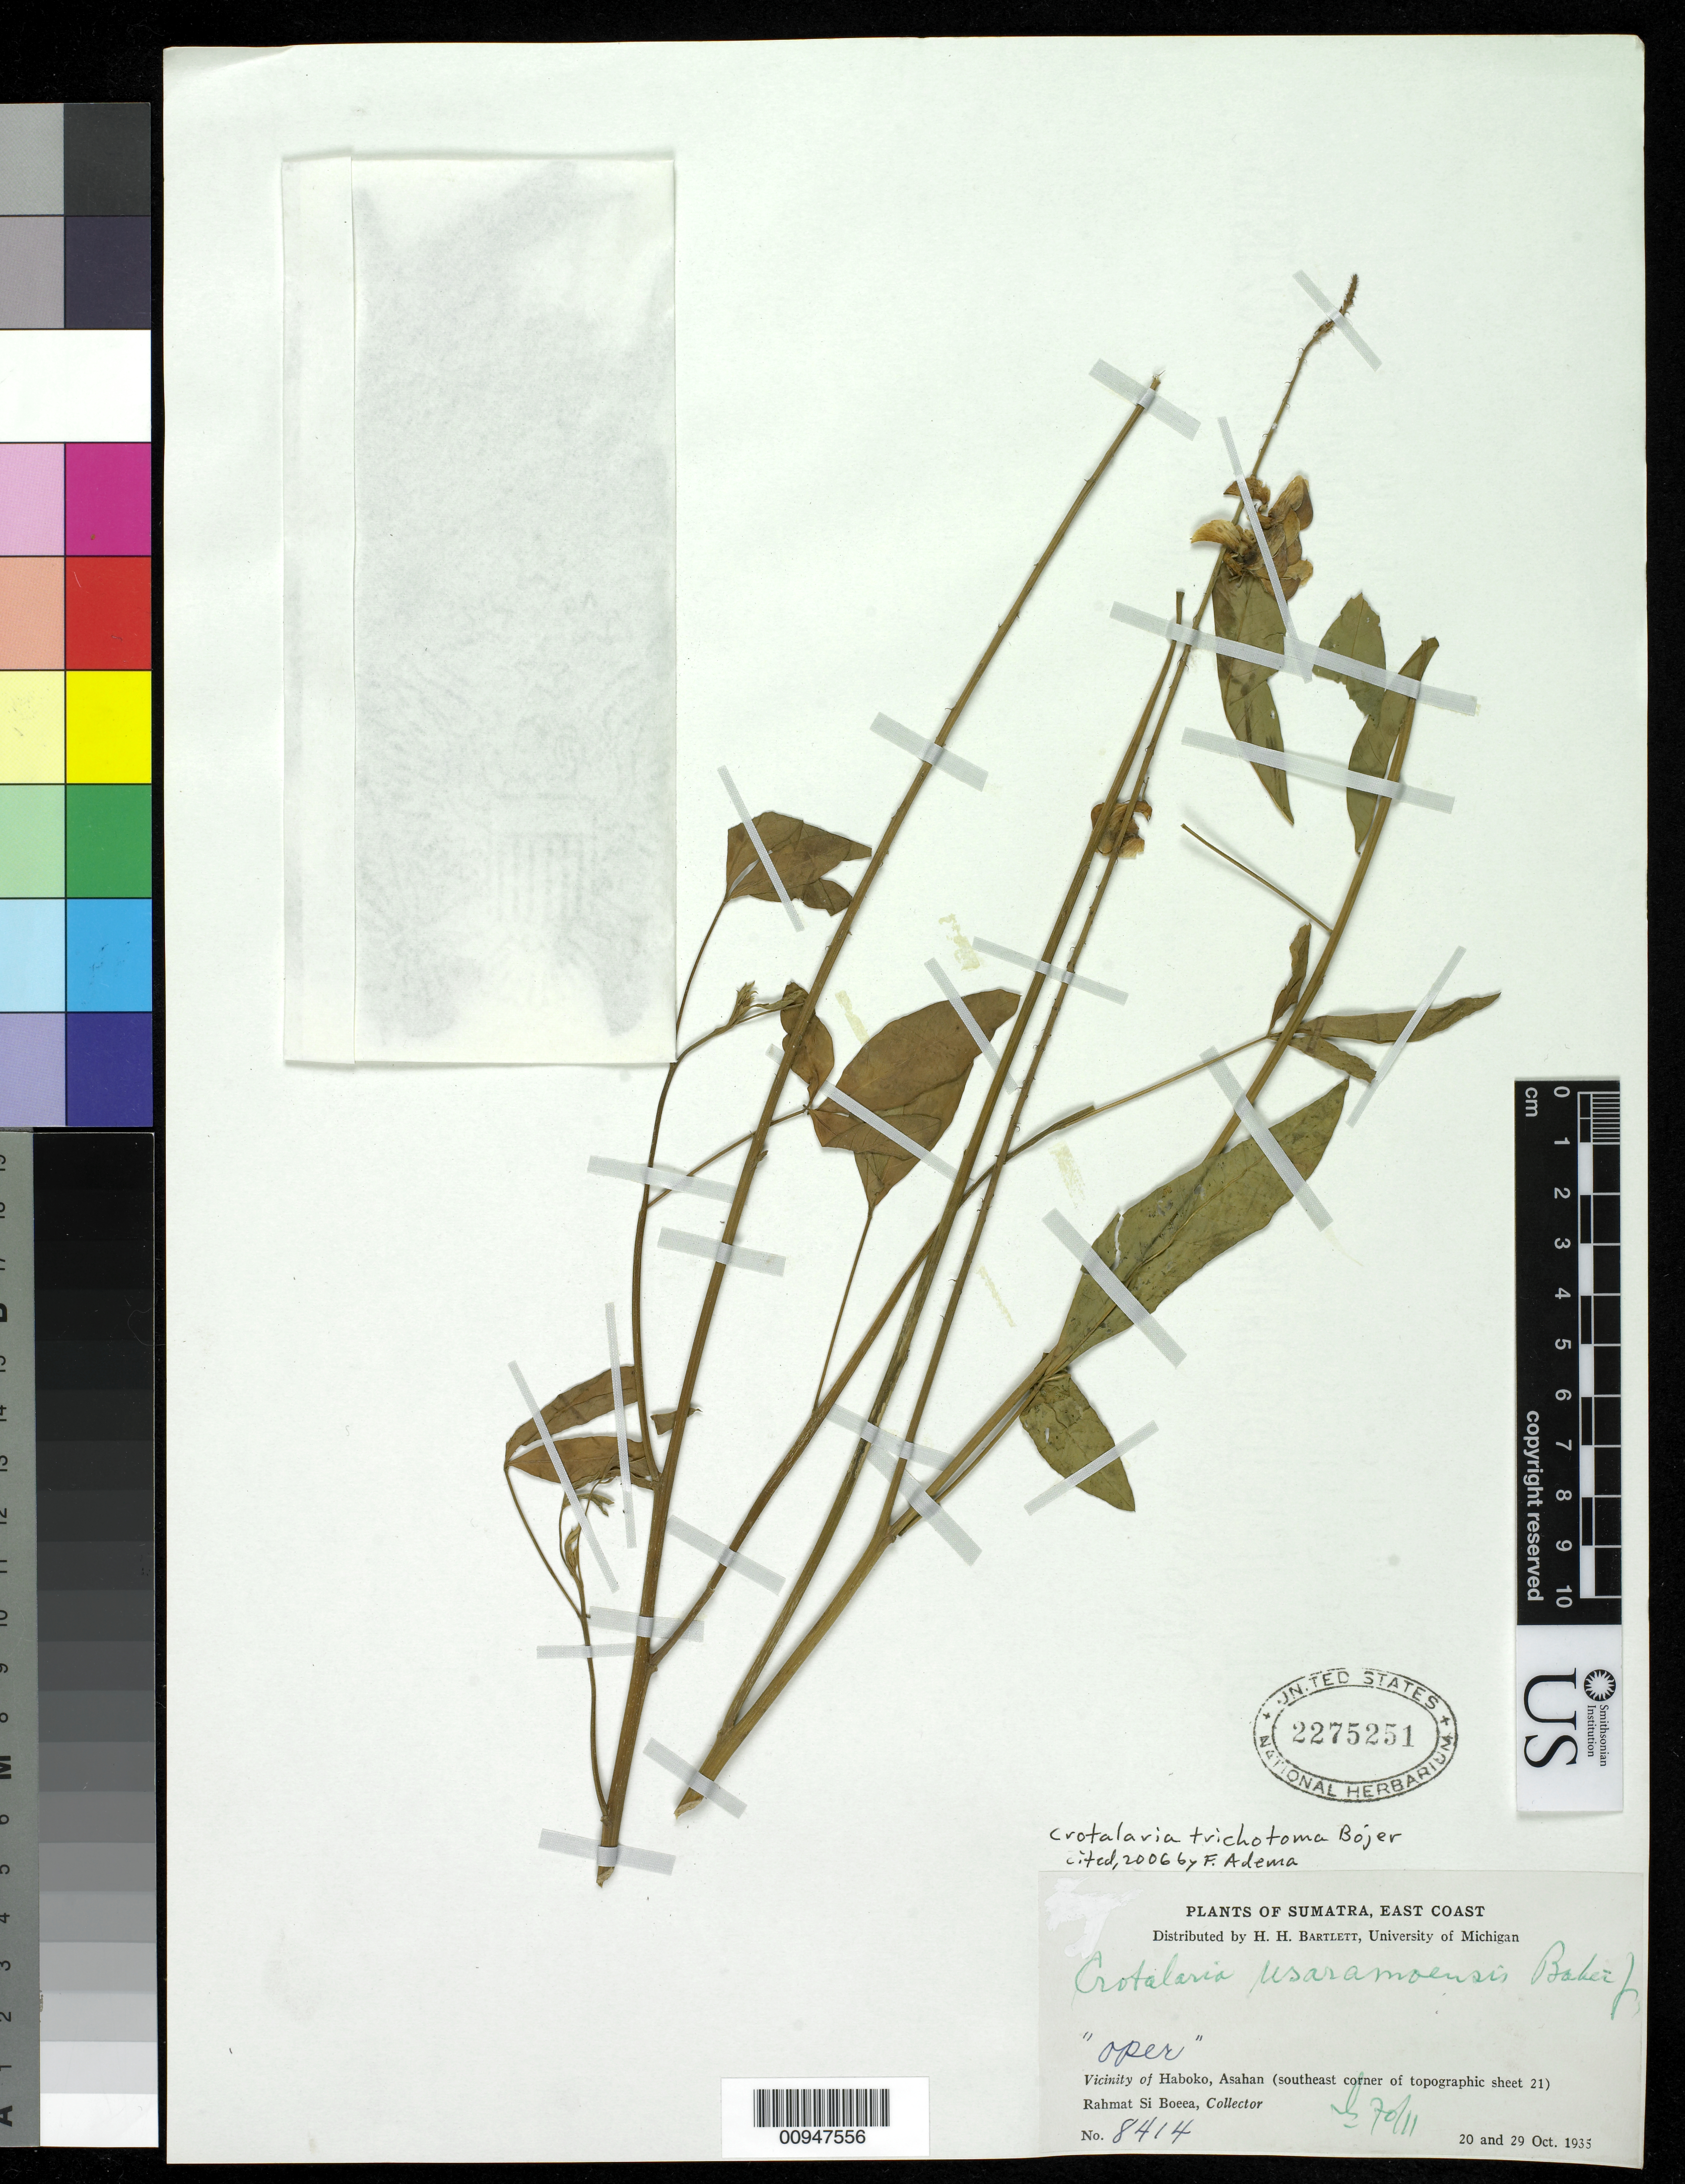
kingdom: Plantae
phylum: Tracheophyta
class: Magnoliopsida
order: Fabales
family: Fabaceae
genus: Crotalaria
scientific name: Crotalaria trichotoma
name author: Bojer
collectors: Rahmat Si Boeea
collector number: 8414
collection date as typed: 20 Oct 1935 and 29 Oct 1935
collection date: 1935-10-20,1935-10-29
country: Indonesia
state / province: Sumatra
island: Sumatra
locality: vicinity of Haboko, Asahan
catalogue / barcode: US 2275251